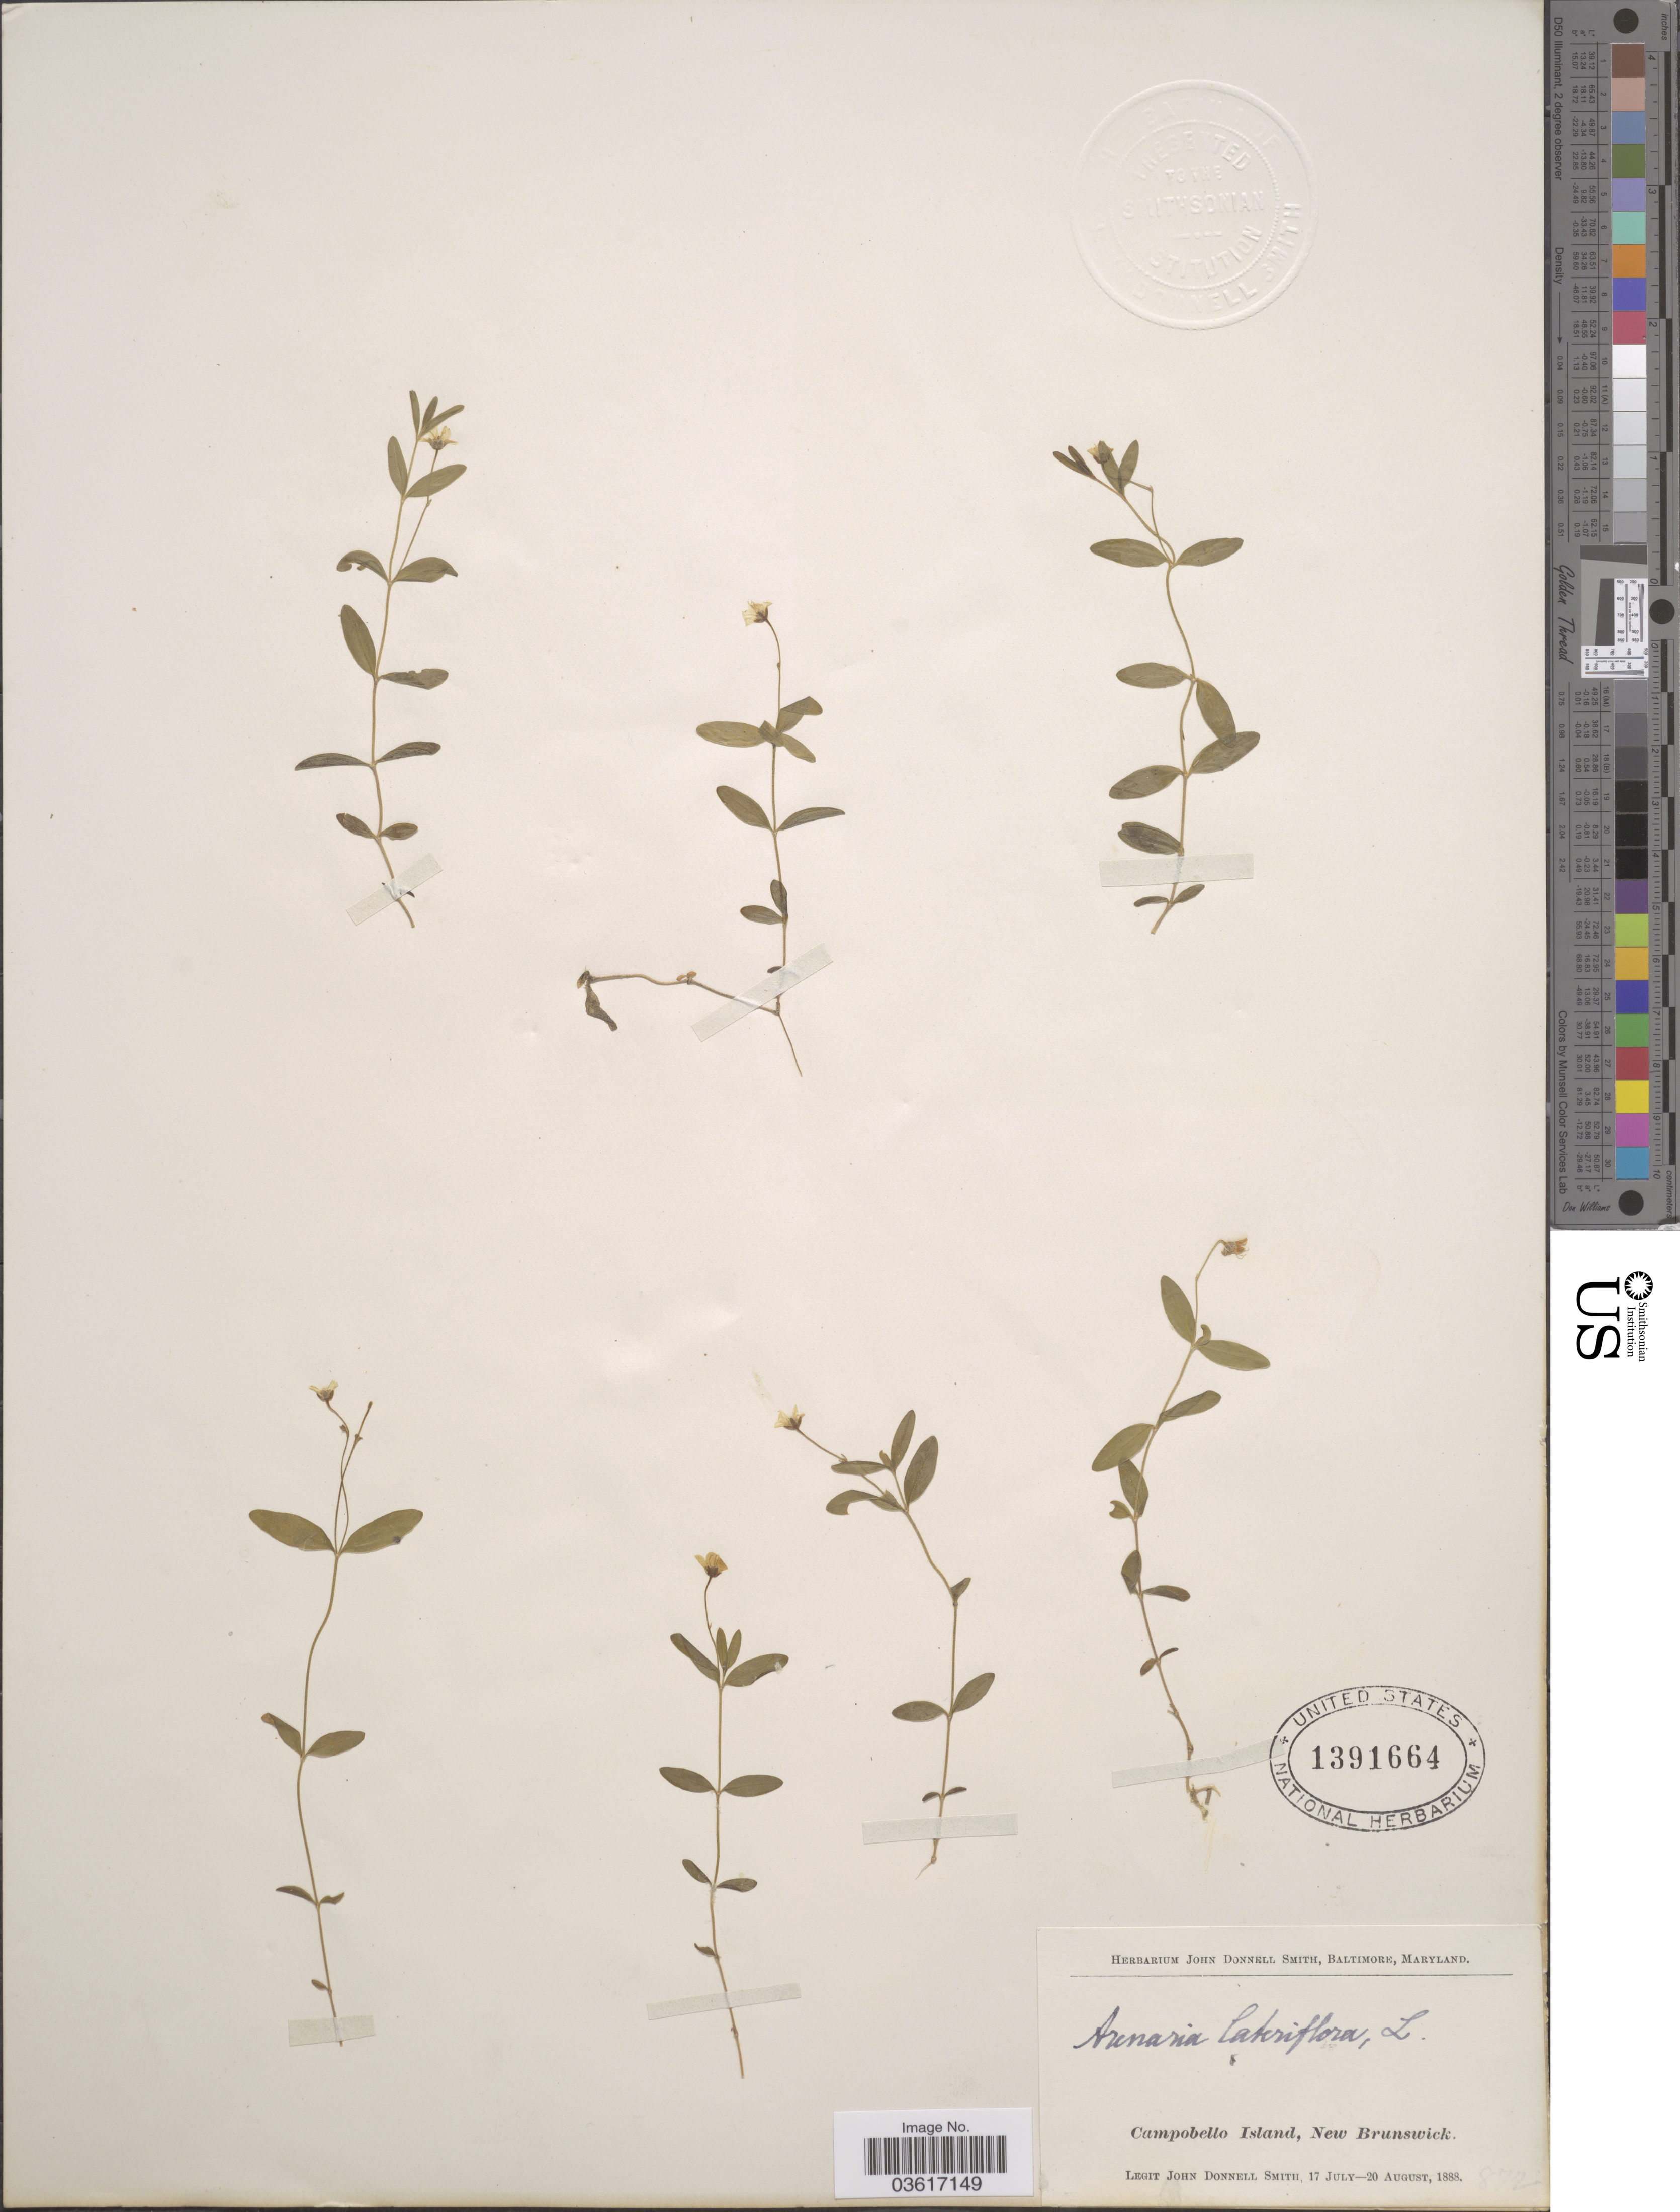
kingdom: Plantae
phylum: Tracheophyta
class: Magnoliopsida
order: Caryophyllales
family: Caryophyllaceae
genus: Moehringia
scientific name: Moehringia lateriflora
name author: (L.) Fenzl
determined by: Strong, Mark T., (BOT), Smithsonian Institution - National Museum of Natural History (UNITED STATES)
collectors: J. Donnell Smith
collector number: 872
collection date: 1888-07-17/1888-08-20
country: Canada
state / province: New Brunswick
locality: Campobello Island.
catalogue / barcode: US 1391664